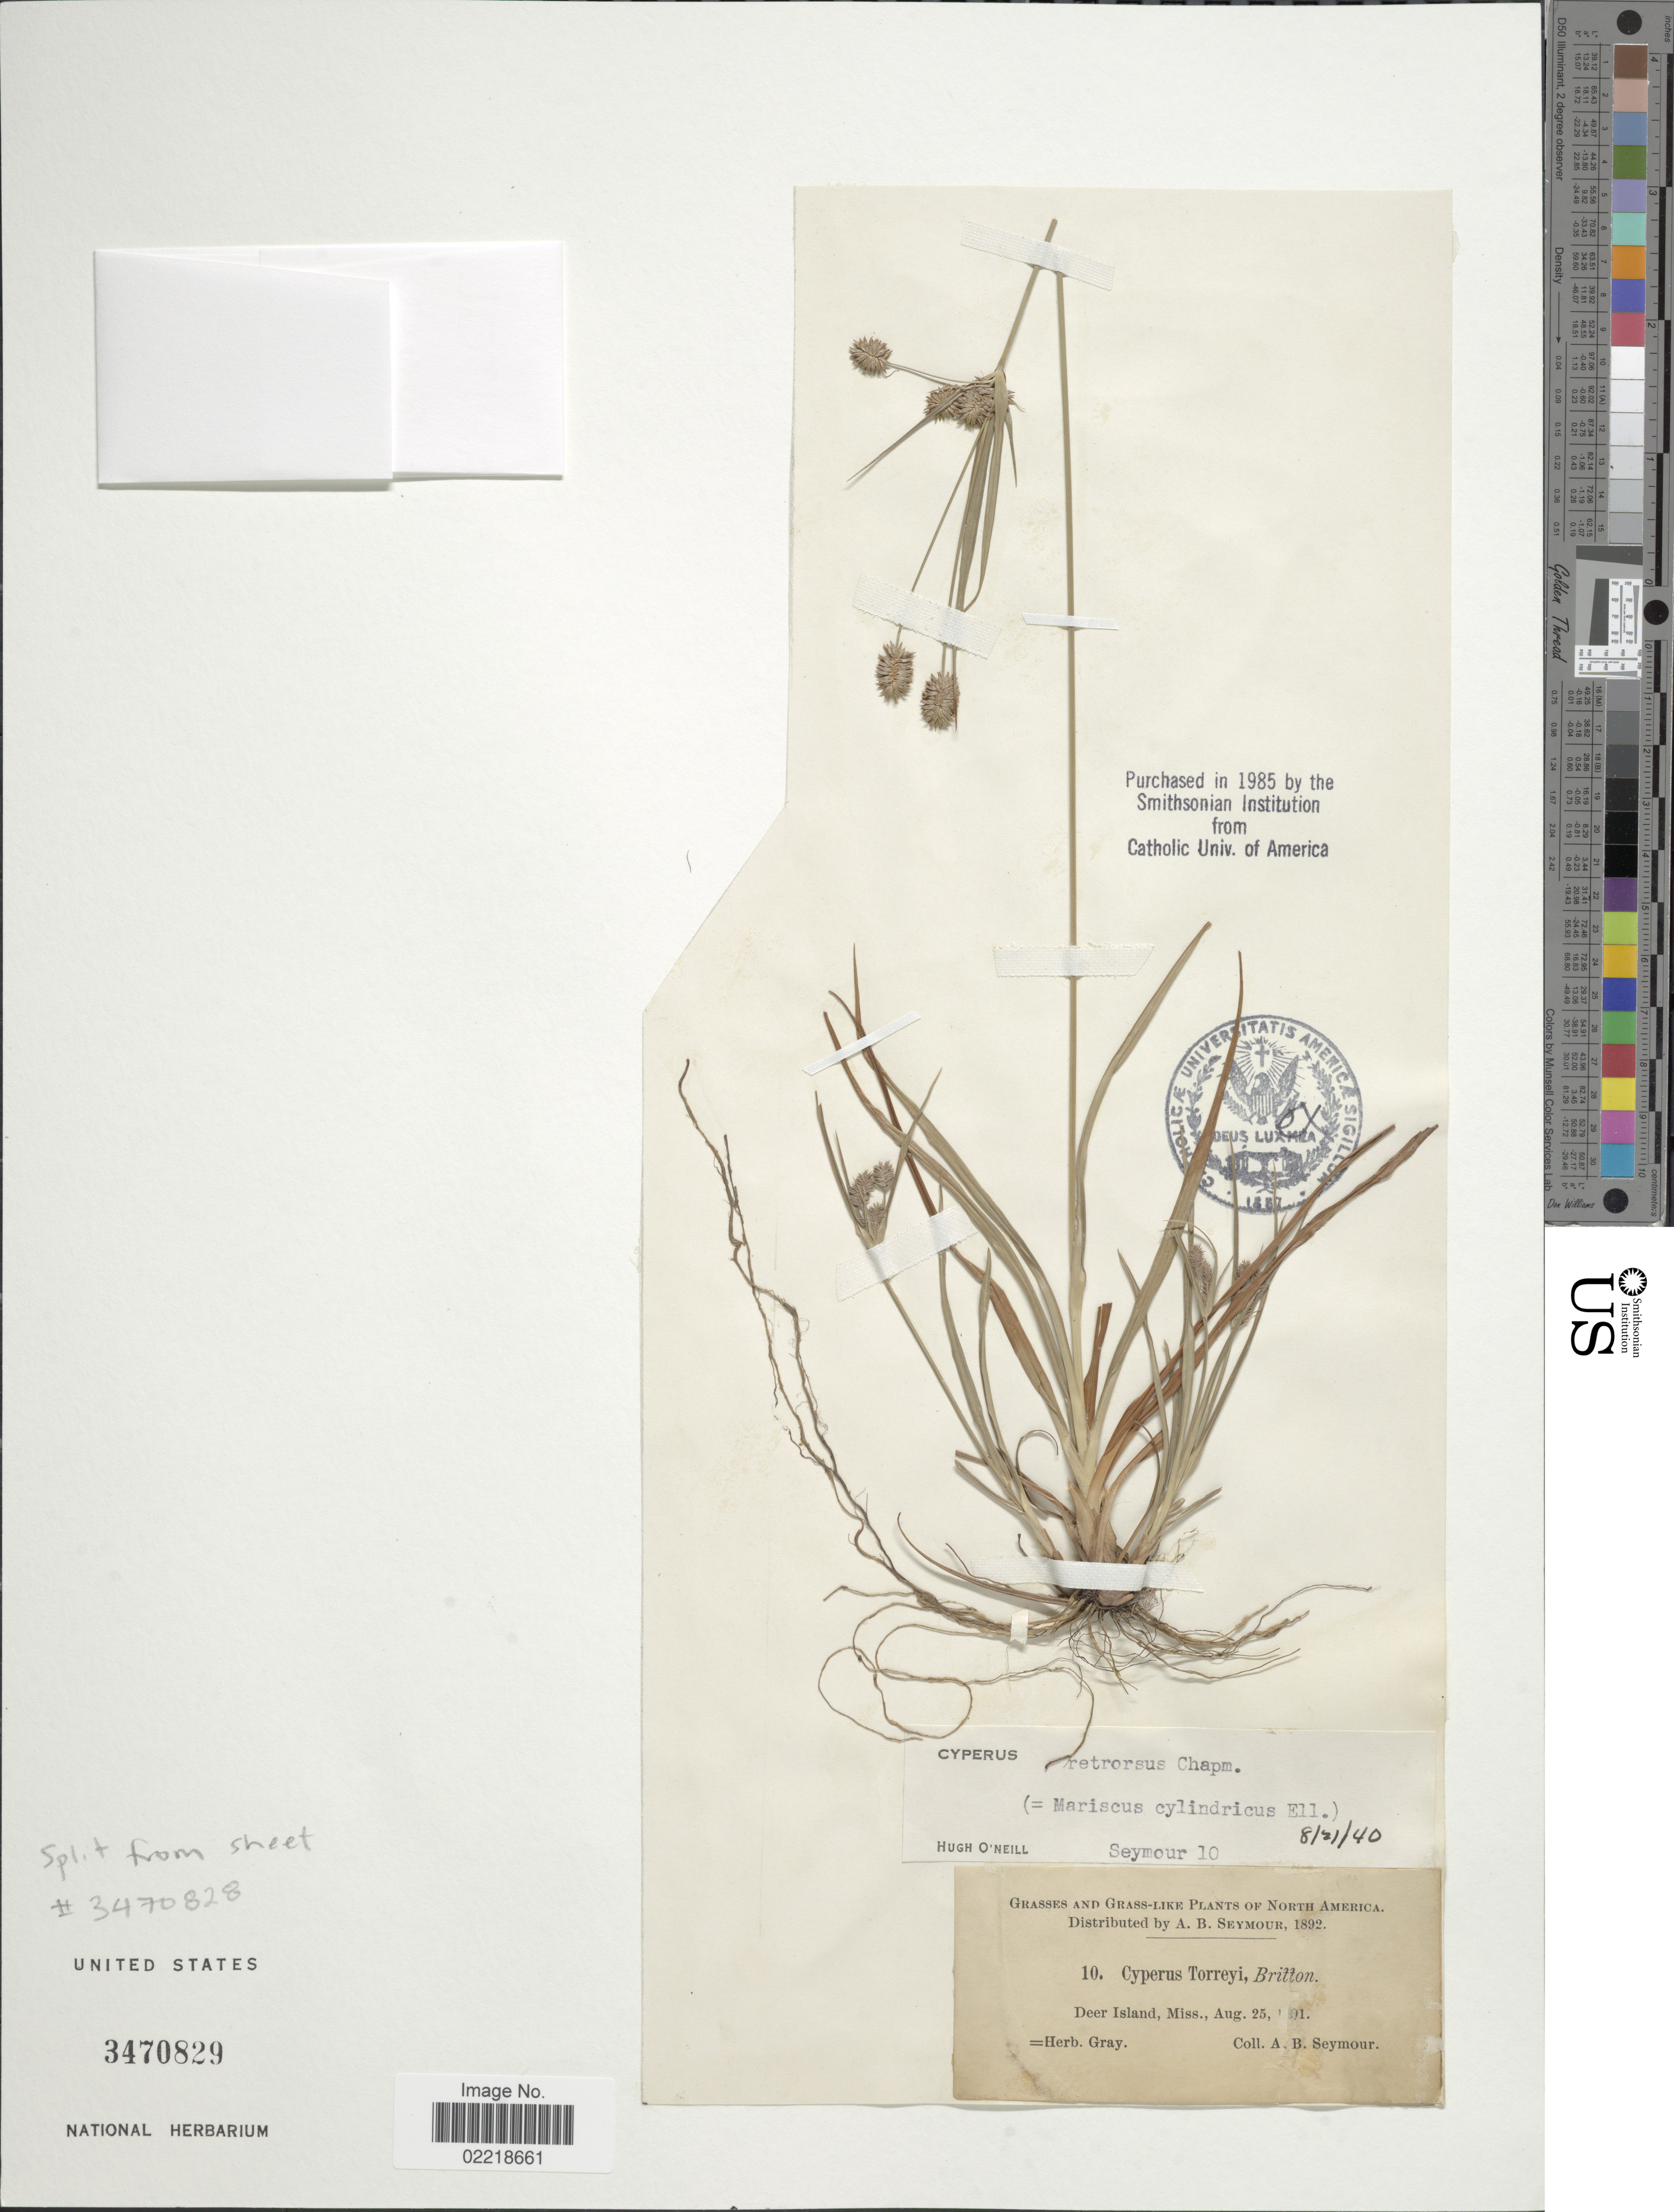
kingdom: Plantae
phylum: Tracheophyta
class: Liliopsida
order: Poales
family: Cyperaceae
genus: Cyperus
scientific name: Cyperus retrorsus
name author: Chapm.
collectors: A. Seymour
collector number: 10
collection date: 1891-08-25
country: United States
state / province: Mississippi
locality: Deer Island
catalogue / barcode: US 3470829